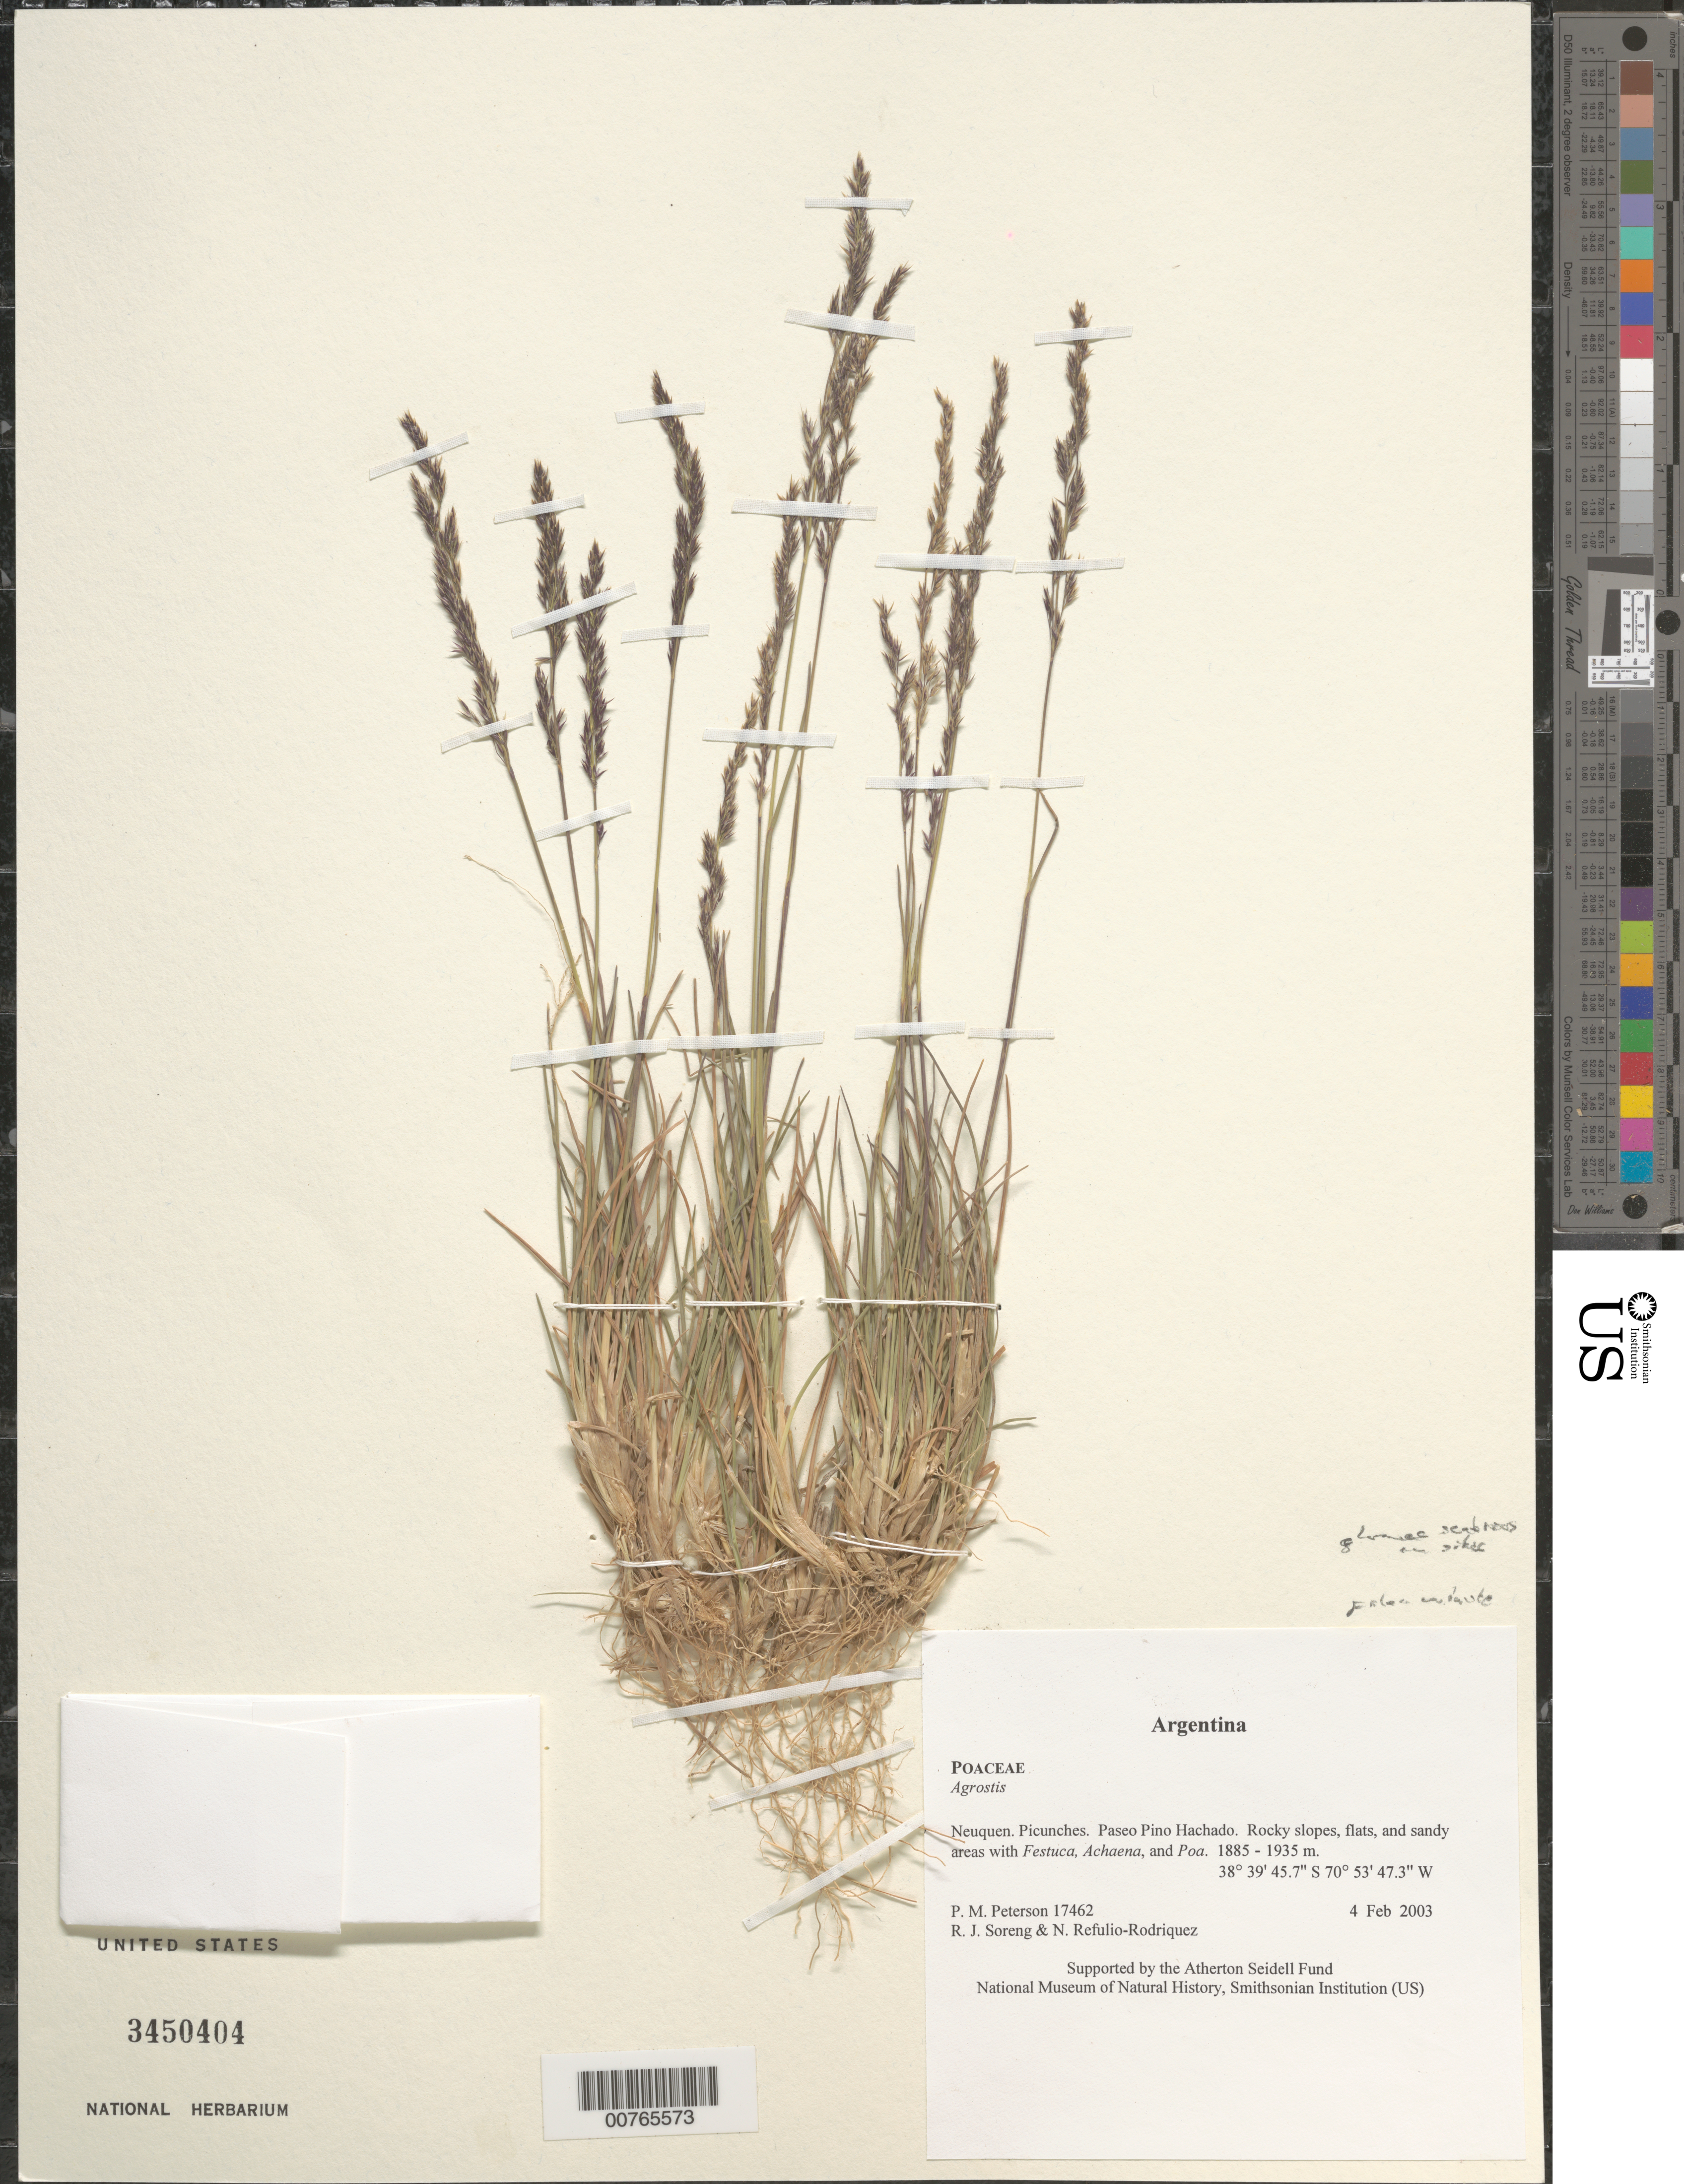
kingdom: Plantae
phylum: Tracheophyta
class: Liliopsida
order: Poales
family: Poaceae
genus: Agrostis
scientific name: Agrostis sp.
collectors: P. M. Peterson, R. J. Soreng & N. Refulio-Rodríguez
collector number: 17462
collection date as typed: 04 Feb 2003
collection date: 2003-02-04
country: Argentina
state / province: Neuquen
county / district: Picunches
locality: Paseo Pino Hachado. Rocky slopes, flats, and sandy areas with Festuca, Achaena, and Poa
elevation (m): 1885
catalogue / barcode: US 3450404